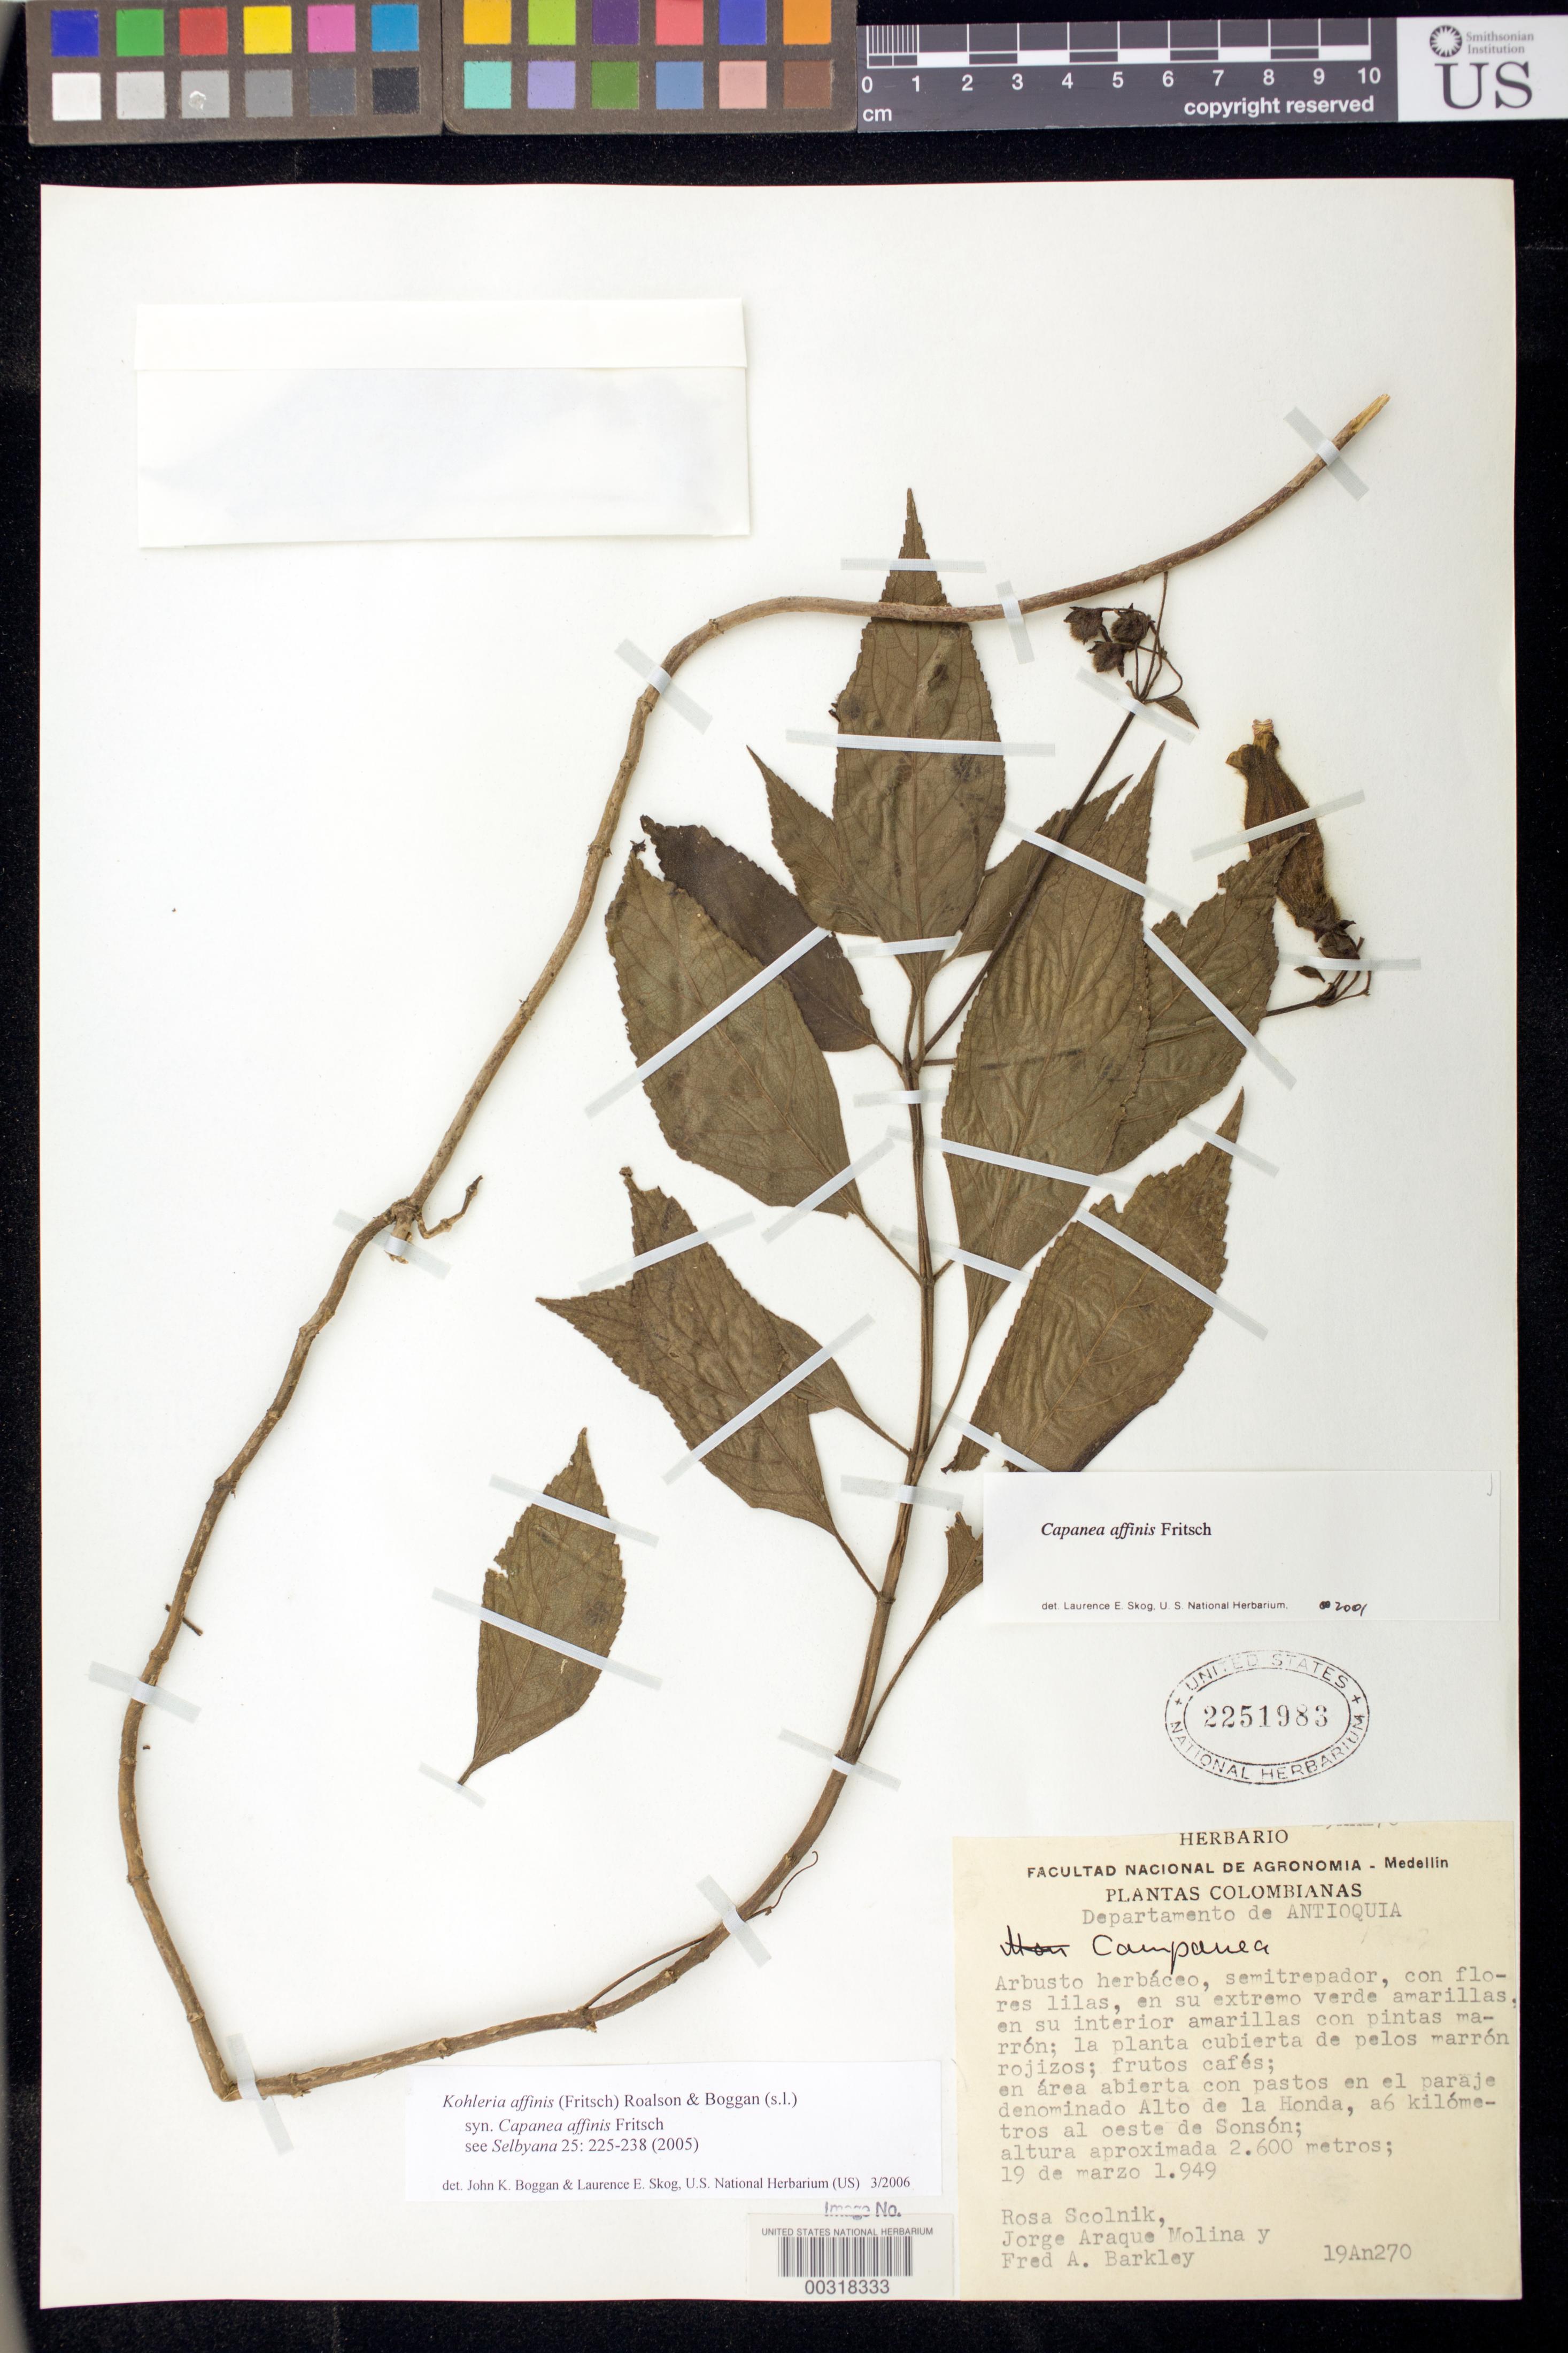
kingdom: Plantae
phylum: Tracheophyta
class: Magnoliopsida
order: Lamiales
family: Gesneriaceae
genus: Kohleria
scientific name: Kohleria affinis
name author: (Fritsch) Roalson & Boggan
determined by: Boggan, J. K.; Skog, L. E.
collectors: R. Scolnik, J. Araque Molina & F. A. Barkley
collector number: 19An 270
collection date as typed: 19 Mar 1949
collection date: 1949-03-19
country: Colombia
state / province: Antioquia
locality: En el paraje denominado Alto de la Honda, a 6 km al oeste de Sonsón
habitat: En área abierta con pastos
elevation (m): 2600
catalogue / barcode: US 2251983